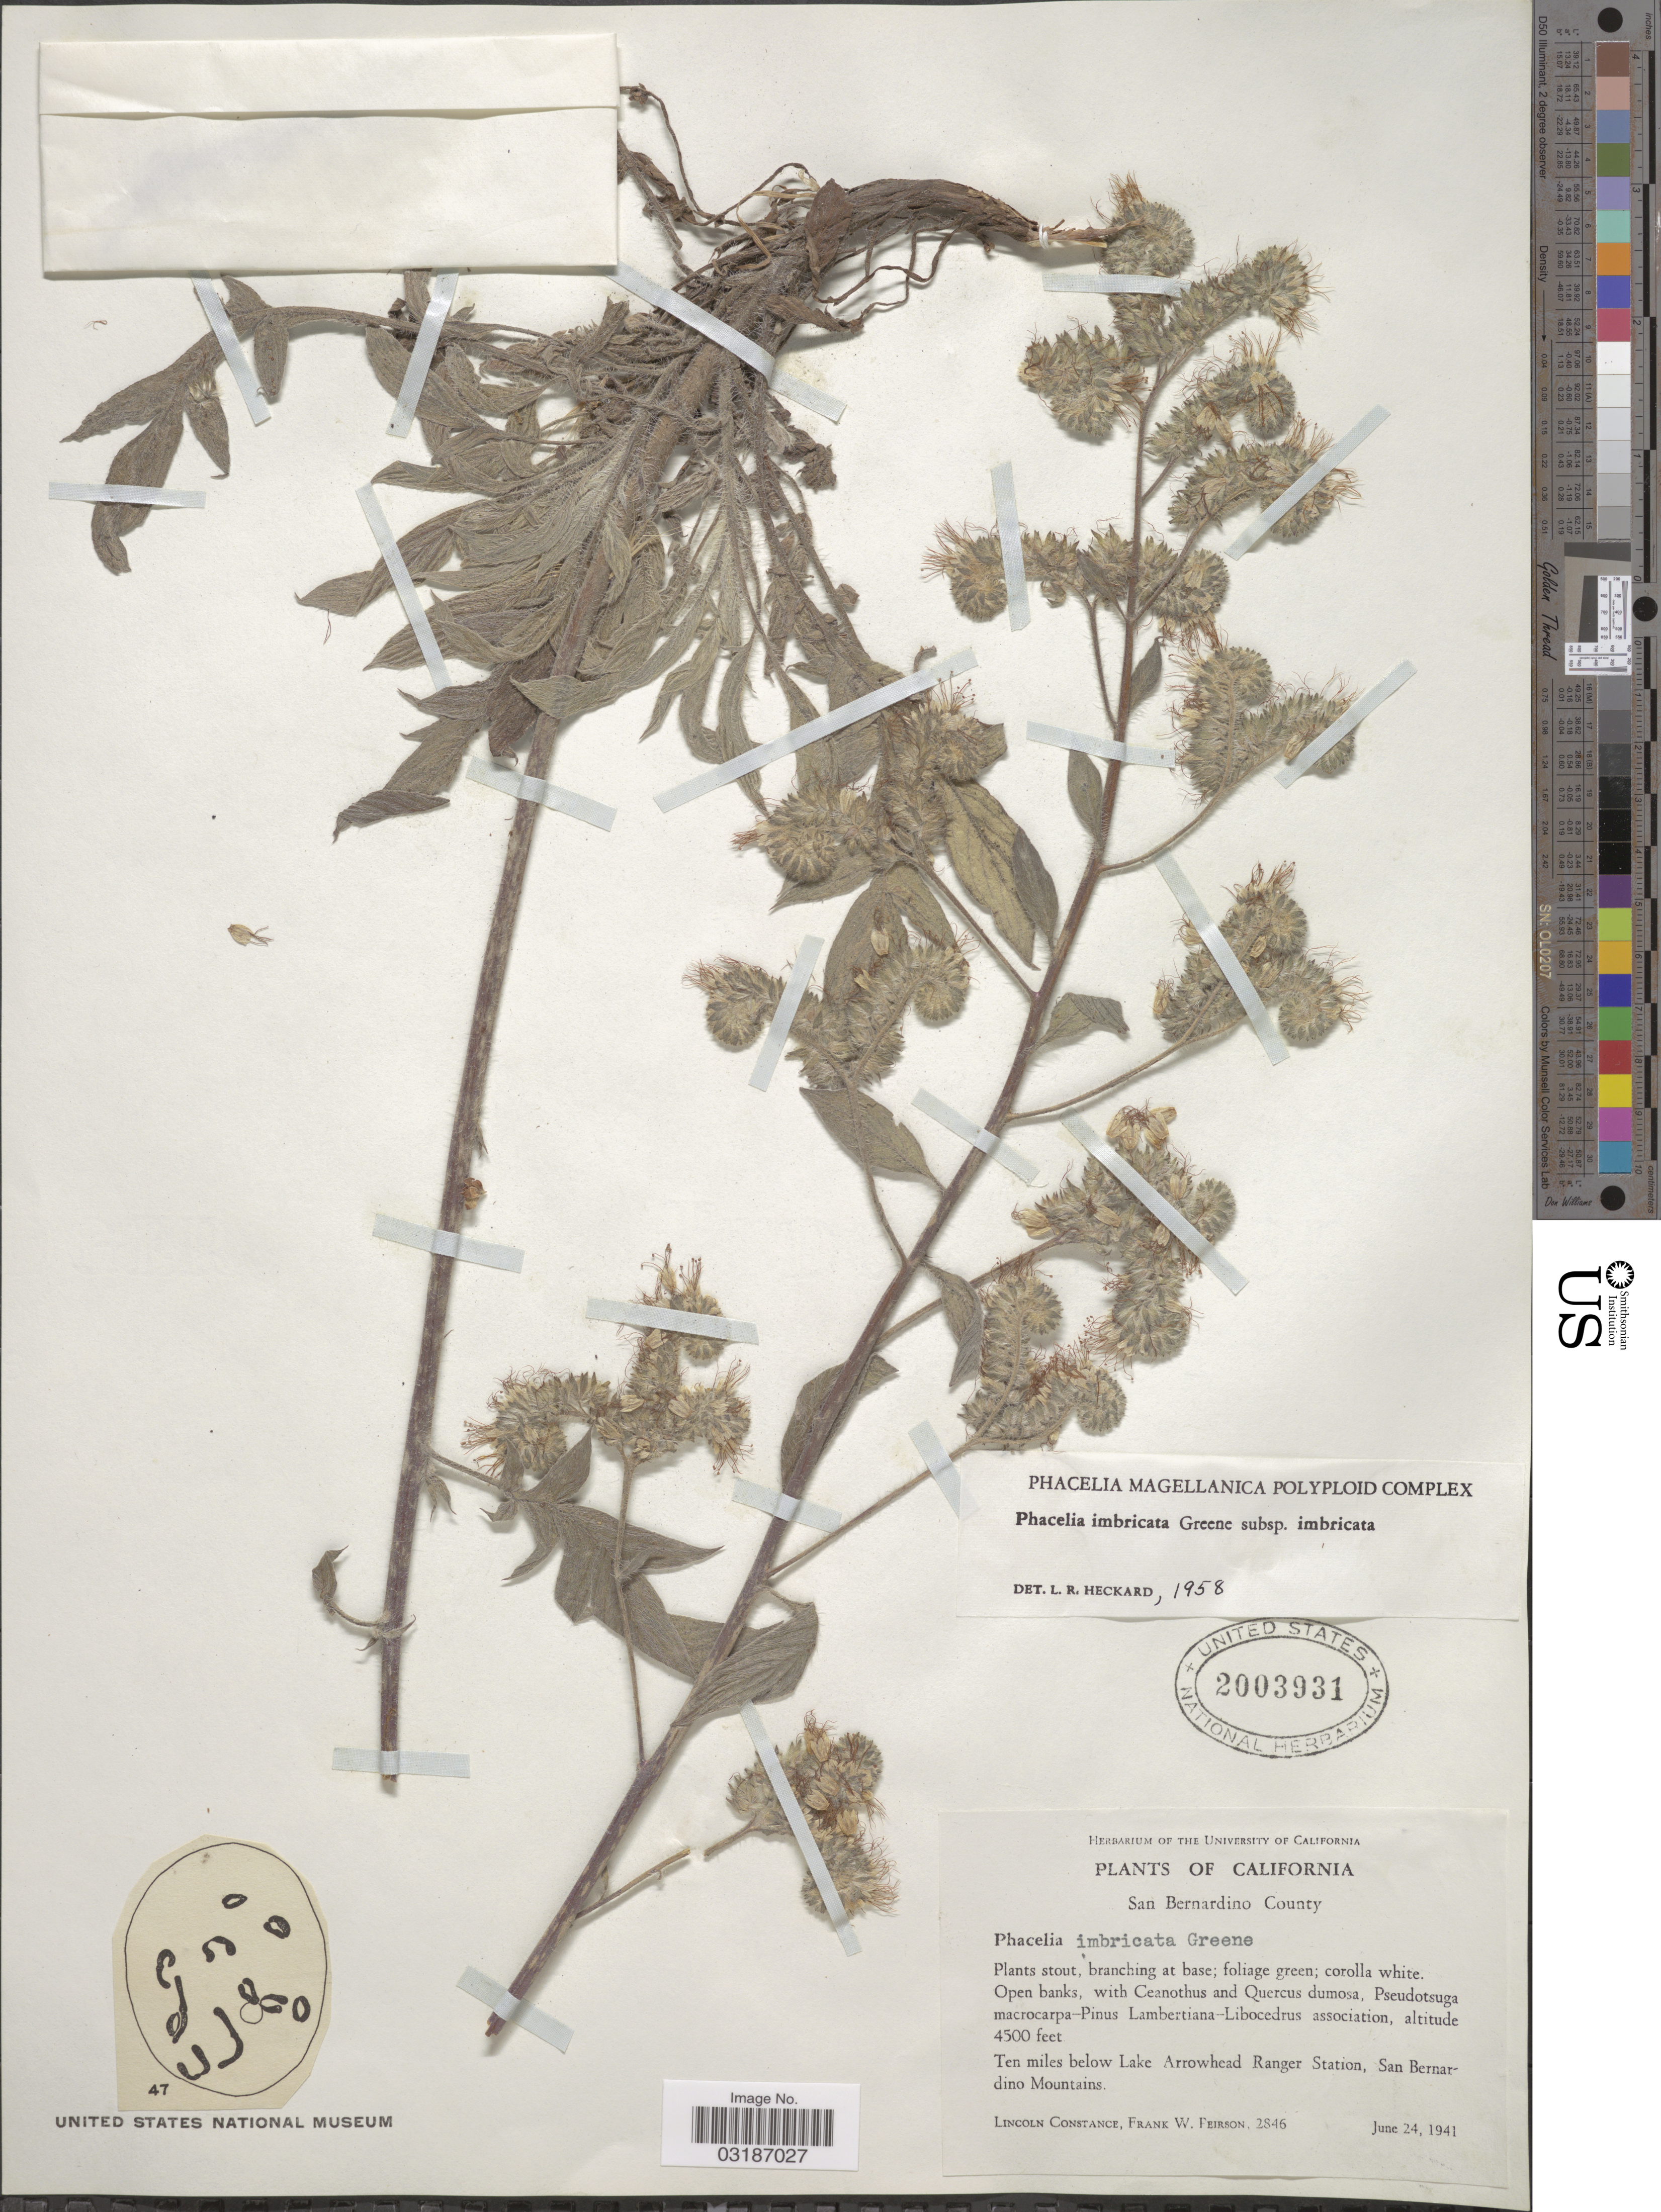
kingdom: Plantae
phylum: Tracheophyta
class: Magnoliopsida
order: Boraginales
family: Hydrophyllaceae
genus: Phacelia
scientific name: Phacelia imbricata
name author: Greene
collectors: L. Constance & F. Peirson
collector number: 2846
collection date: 1941-06-24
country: United States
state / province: California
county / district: San Bernardino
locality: San Bernardino County. Ten miles below Lake Arrowhead Ranger Station, San Bernardino Mountains.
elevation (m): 1372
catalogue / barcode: US 2003931